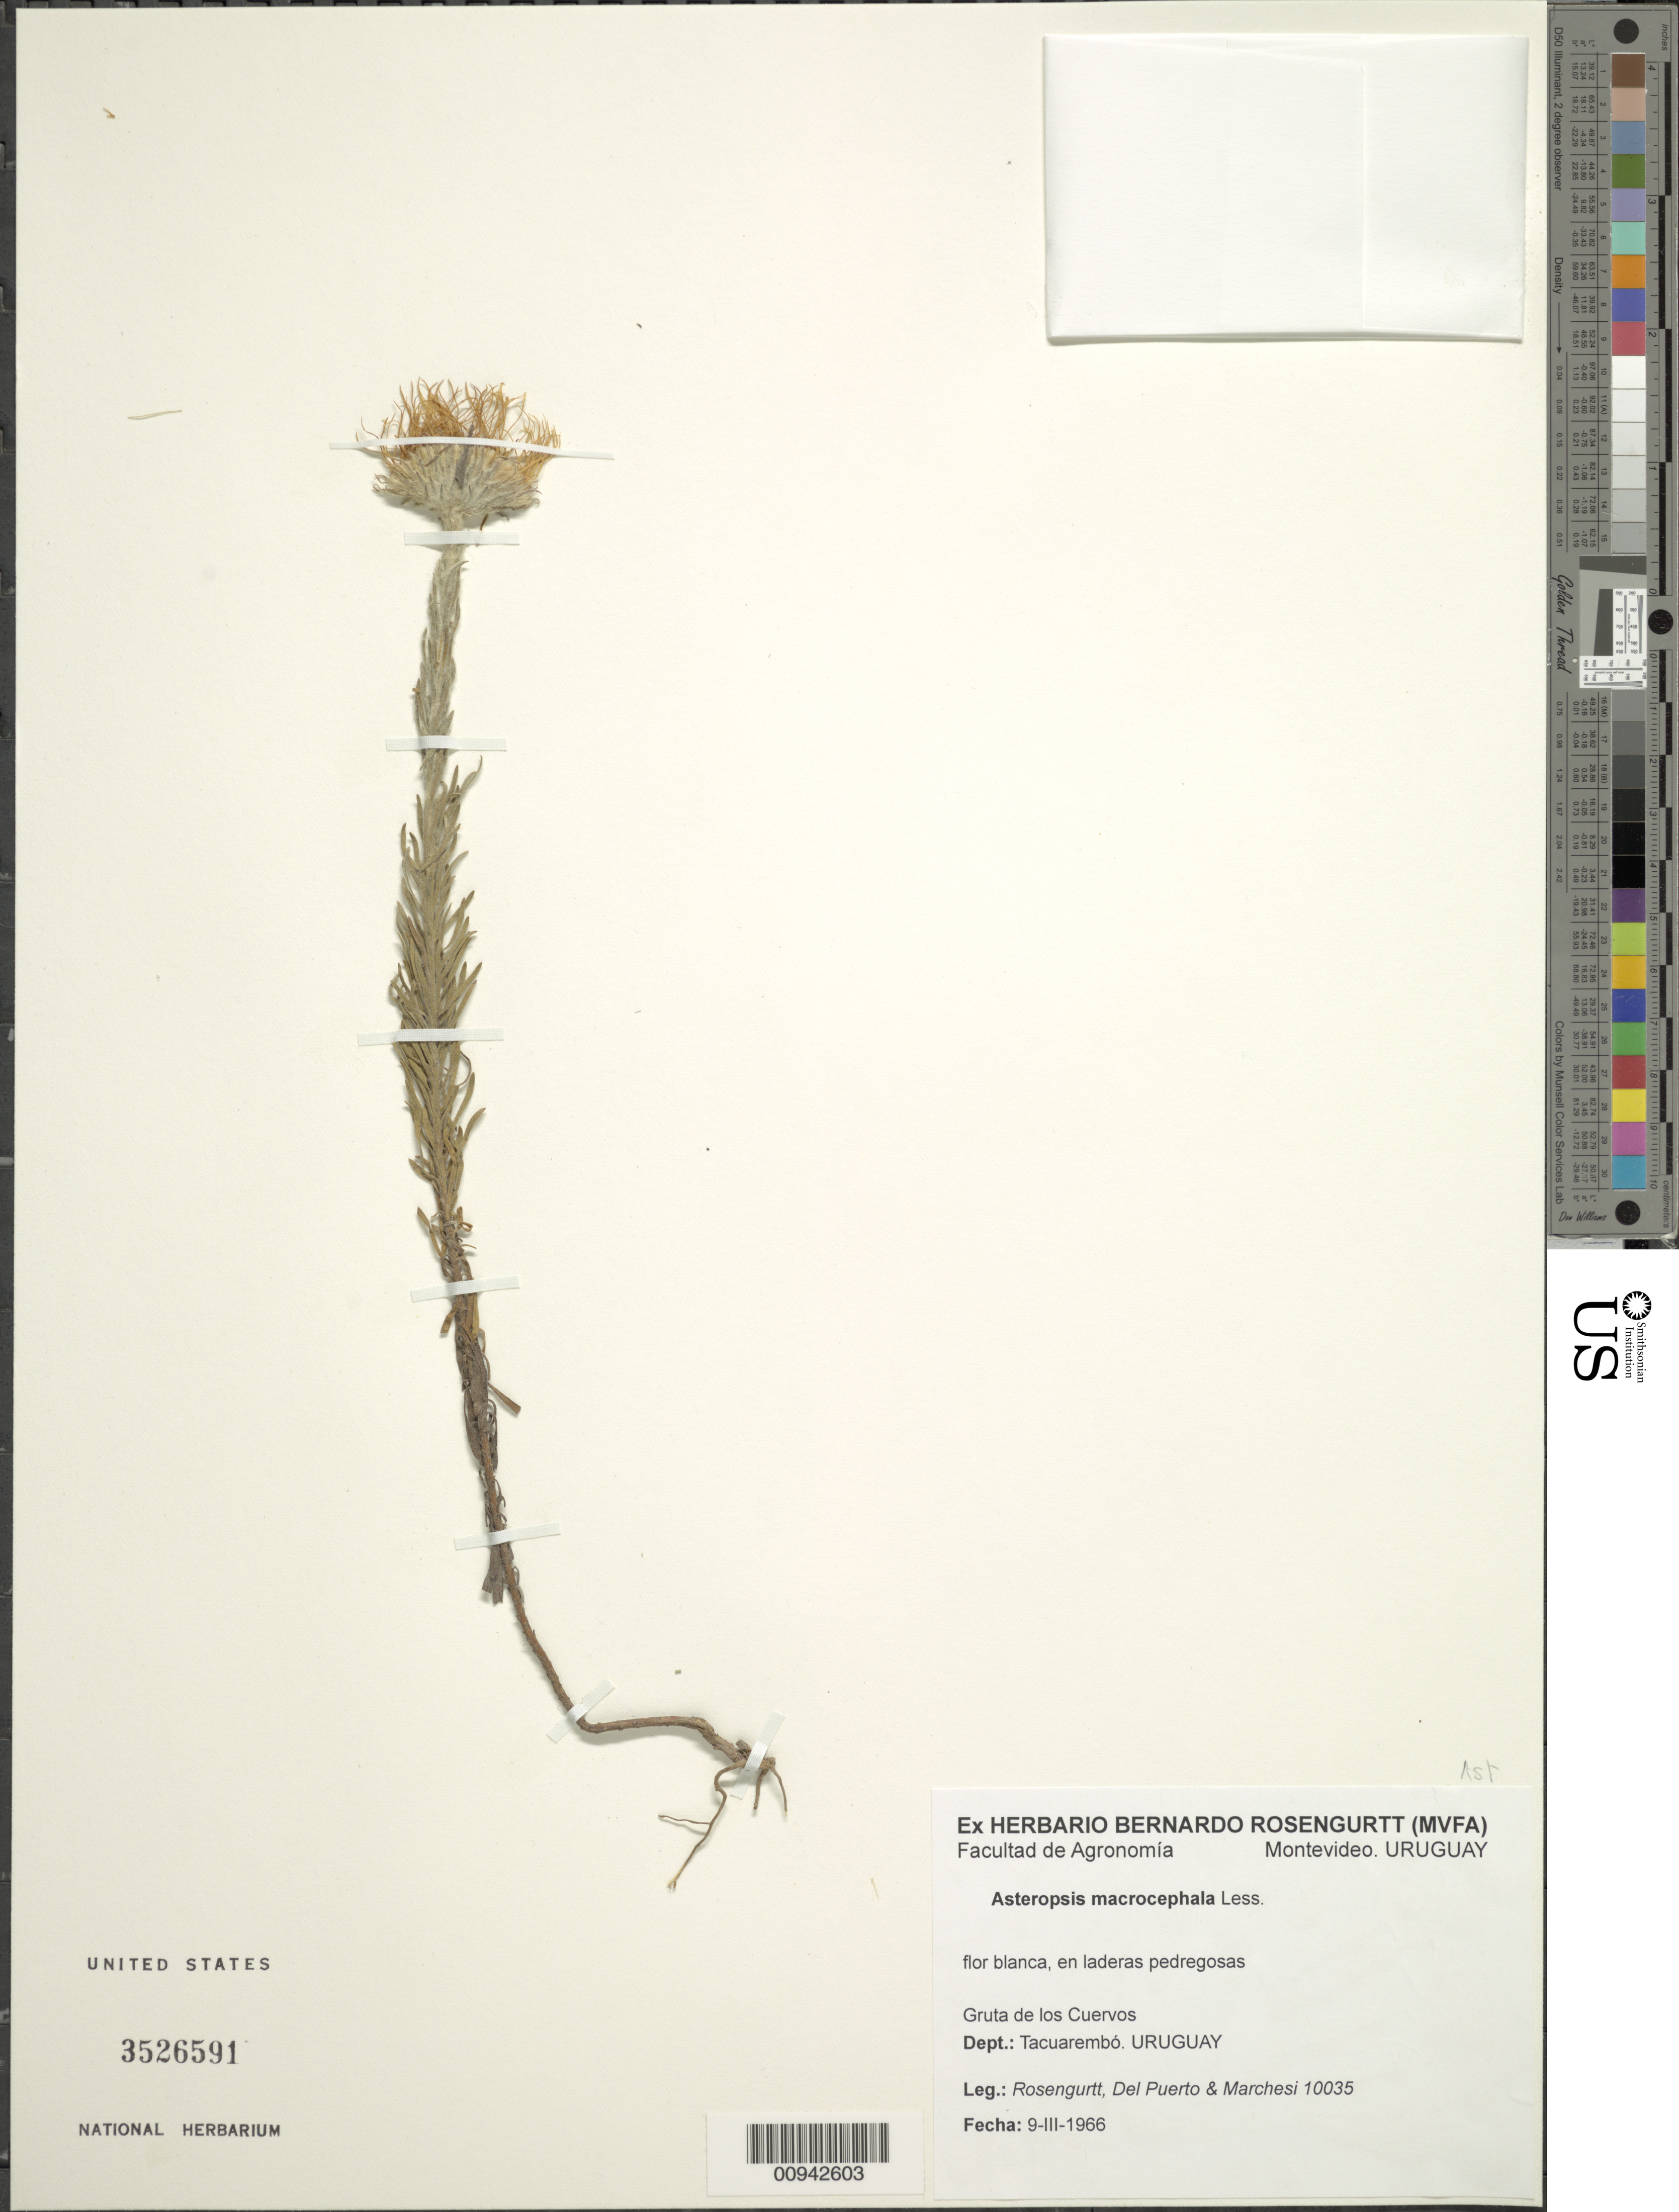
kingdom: Plantae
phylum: Tracheophyta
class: Magnoliopsida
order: Asterales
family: Asteraceae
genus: Asteropsis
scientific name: Asteropsis macrocephala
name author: Less.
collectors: B. Rosengurtt, O. Del Puerto & E. H. Marchesi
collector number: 10035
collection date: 1966-03-09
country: Uruguay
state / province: Tacuarembó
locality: Gruta de los Cuervos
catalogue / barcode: US 3526591